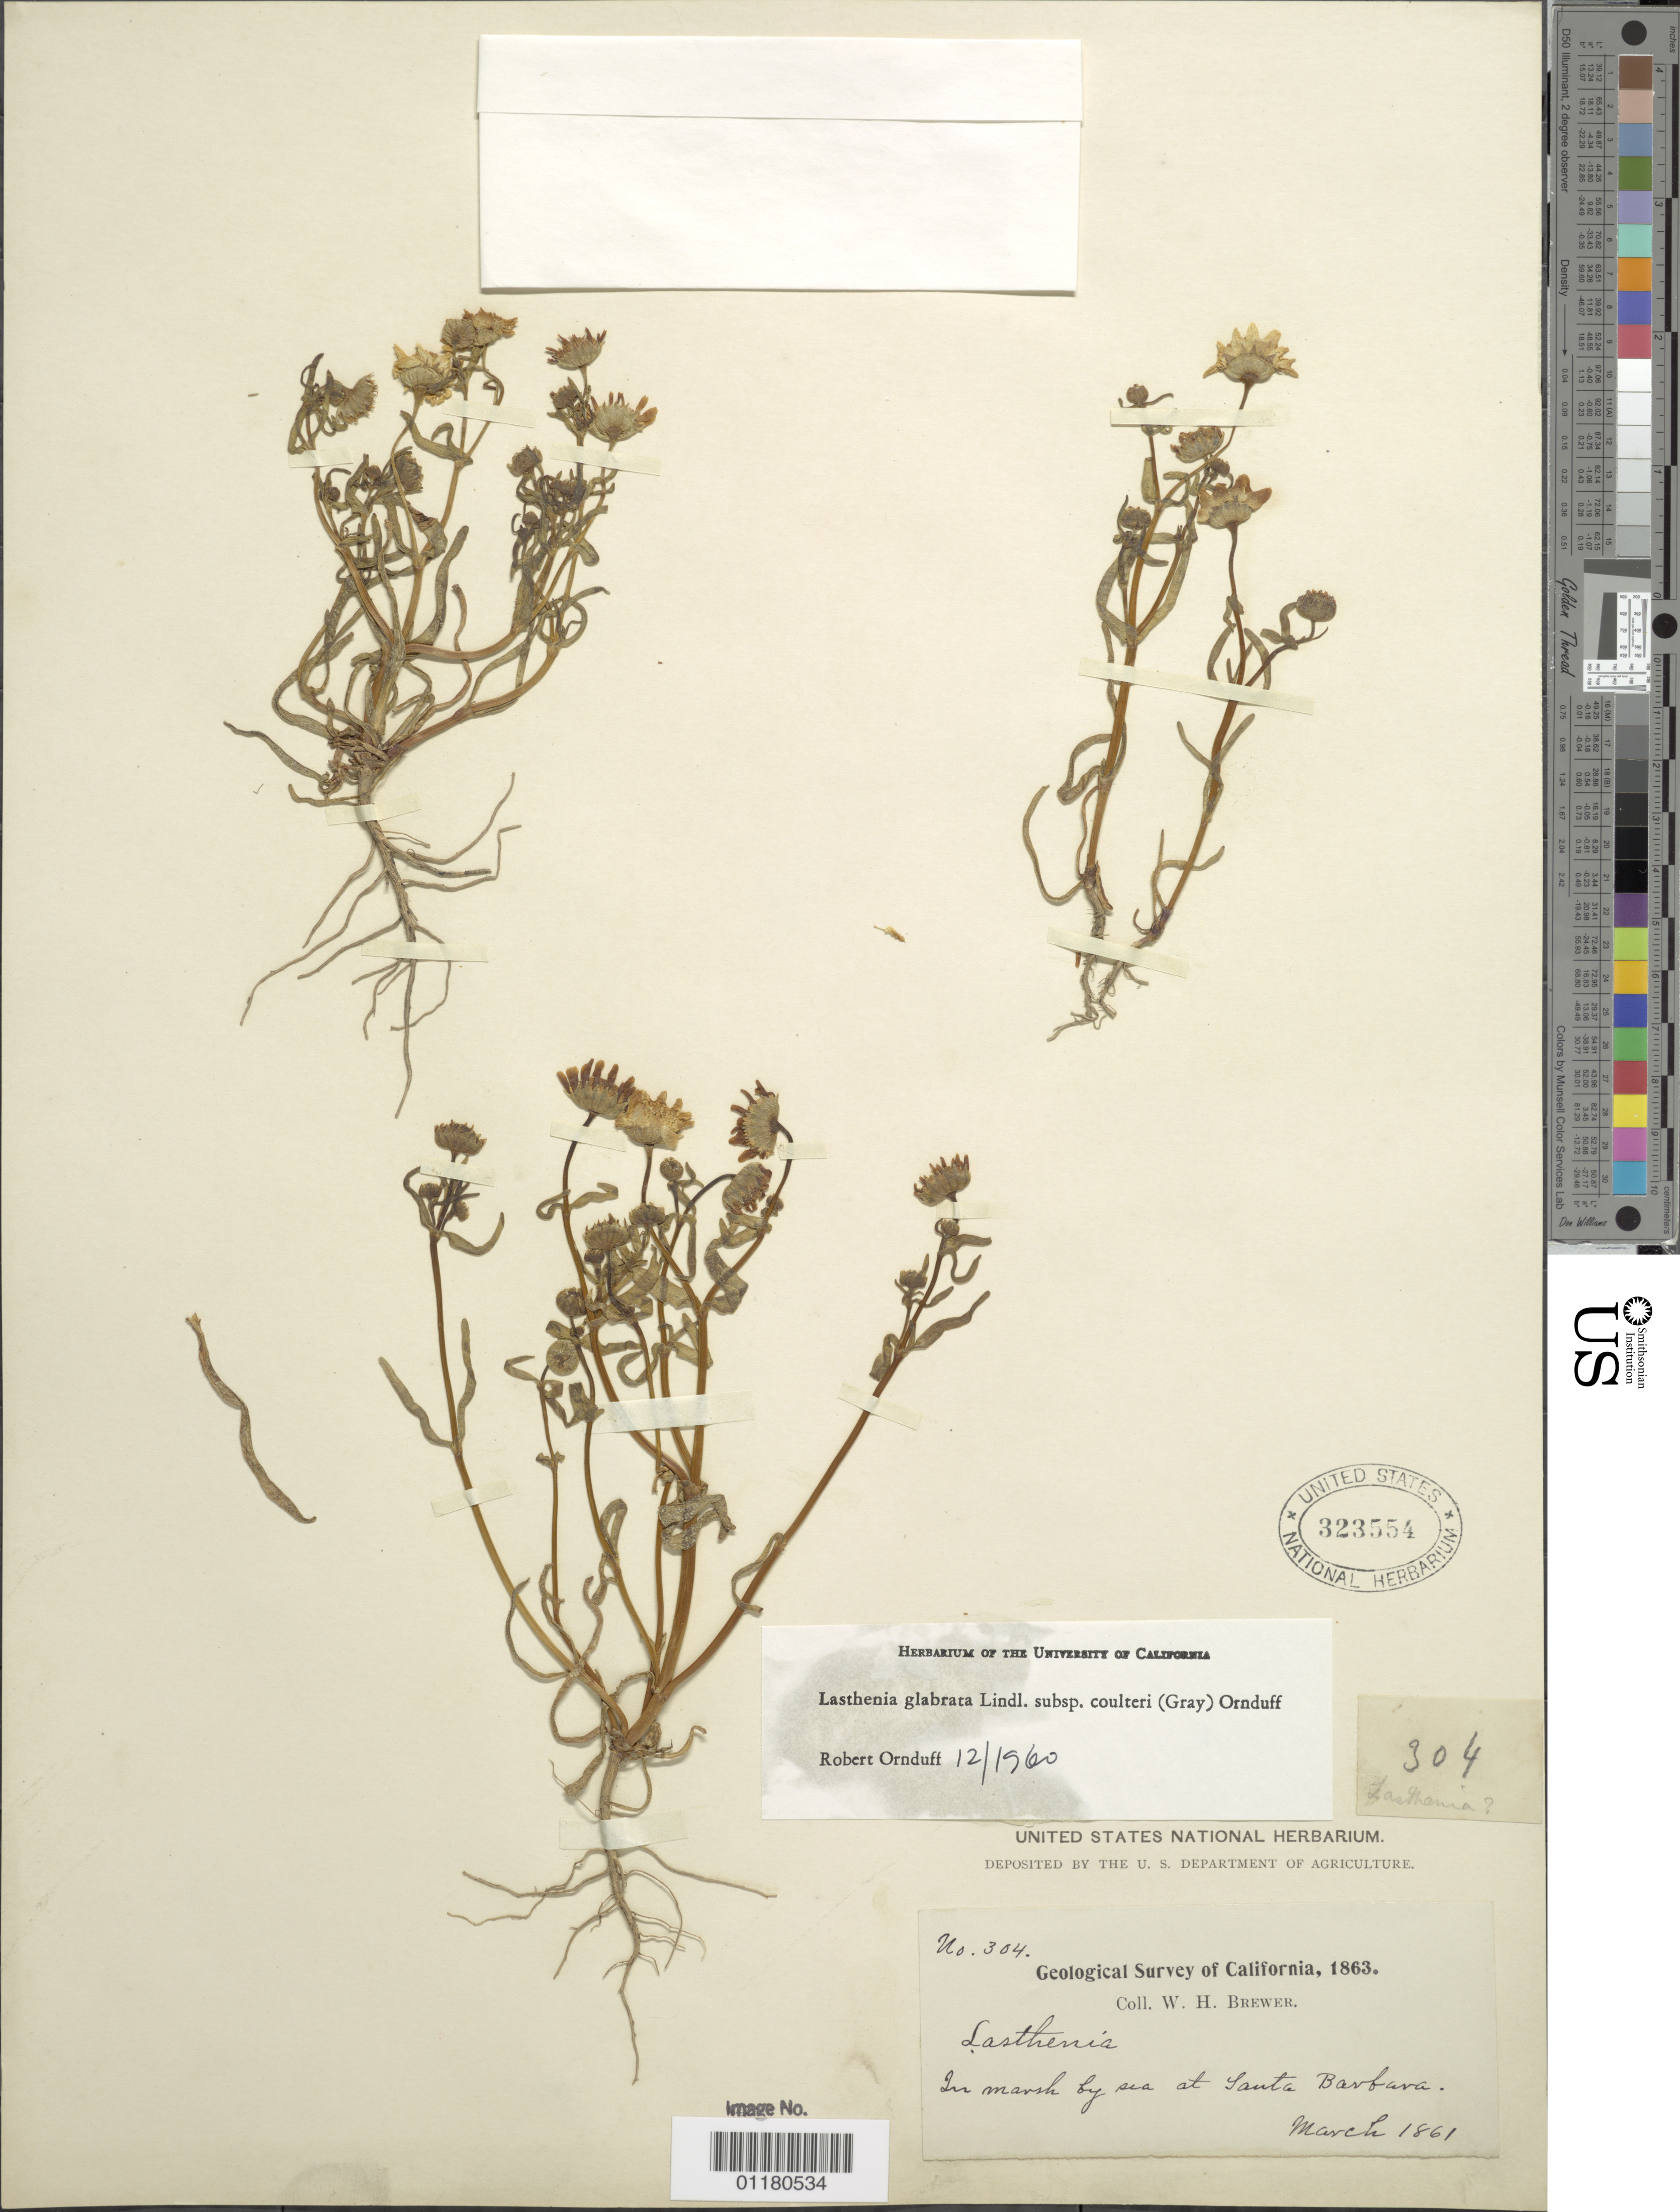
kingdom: Plantae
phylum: Tracheophyta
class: Magnoliopsida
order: Asterales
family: Asteraceae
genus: Lasthenia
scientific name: Lasthenia glabrata subsp. coulteri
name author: (A. Gray) Ornduff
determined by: Ornduff, R.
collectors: W. H. Brewer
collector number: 304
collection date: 1861-03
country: United States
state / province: California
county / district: Santa Barbara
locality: Santa Barbara.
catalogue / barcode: US 323554